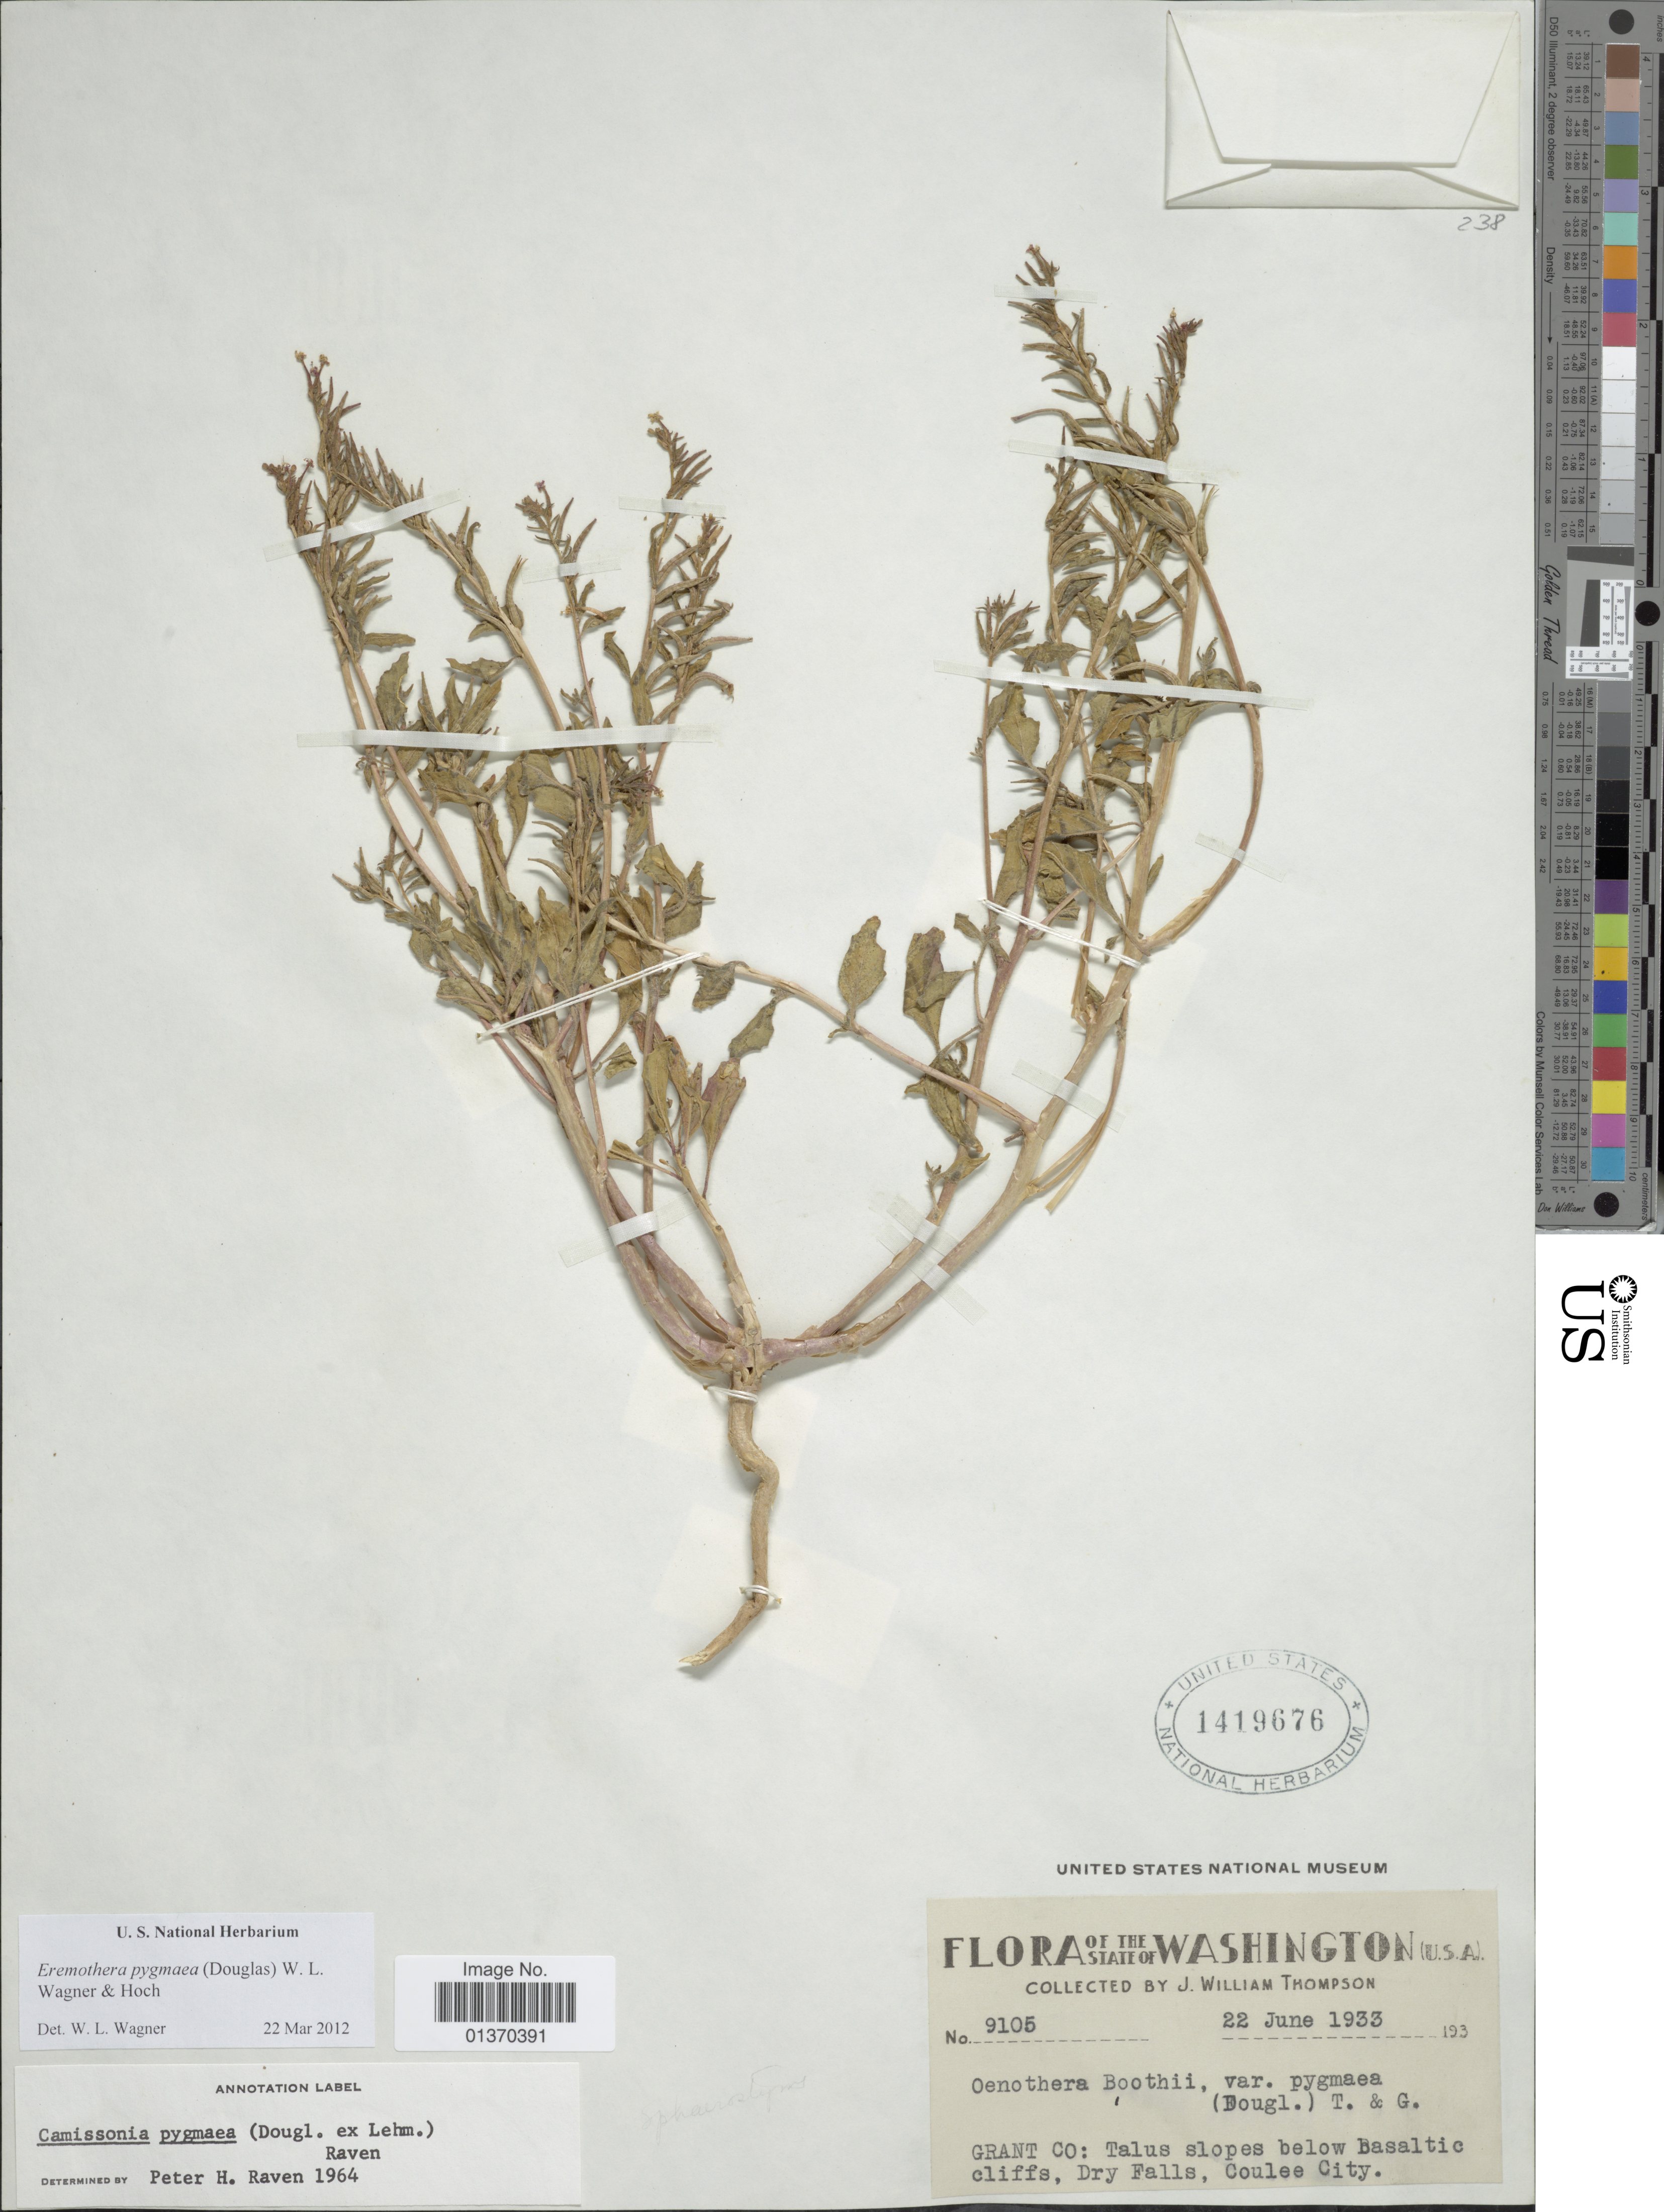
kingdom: Plantae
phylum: Tracheophyta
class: Magnoliopsida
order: Myrtales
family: Onagraceae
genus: Eremothera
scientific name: Eremothera pygmaea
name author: (Douglas) W.L. Wagner & Hoch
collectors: J. W. Thompson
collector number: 9105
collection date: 1933-06-22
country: United States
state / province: Washington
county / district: Grant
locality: Grant Co: Talus slopes below Basaltic cliffs, Dry Falls, Coulee City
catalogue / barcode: US 1419676